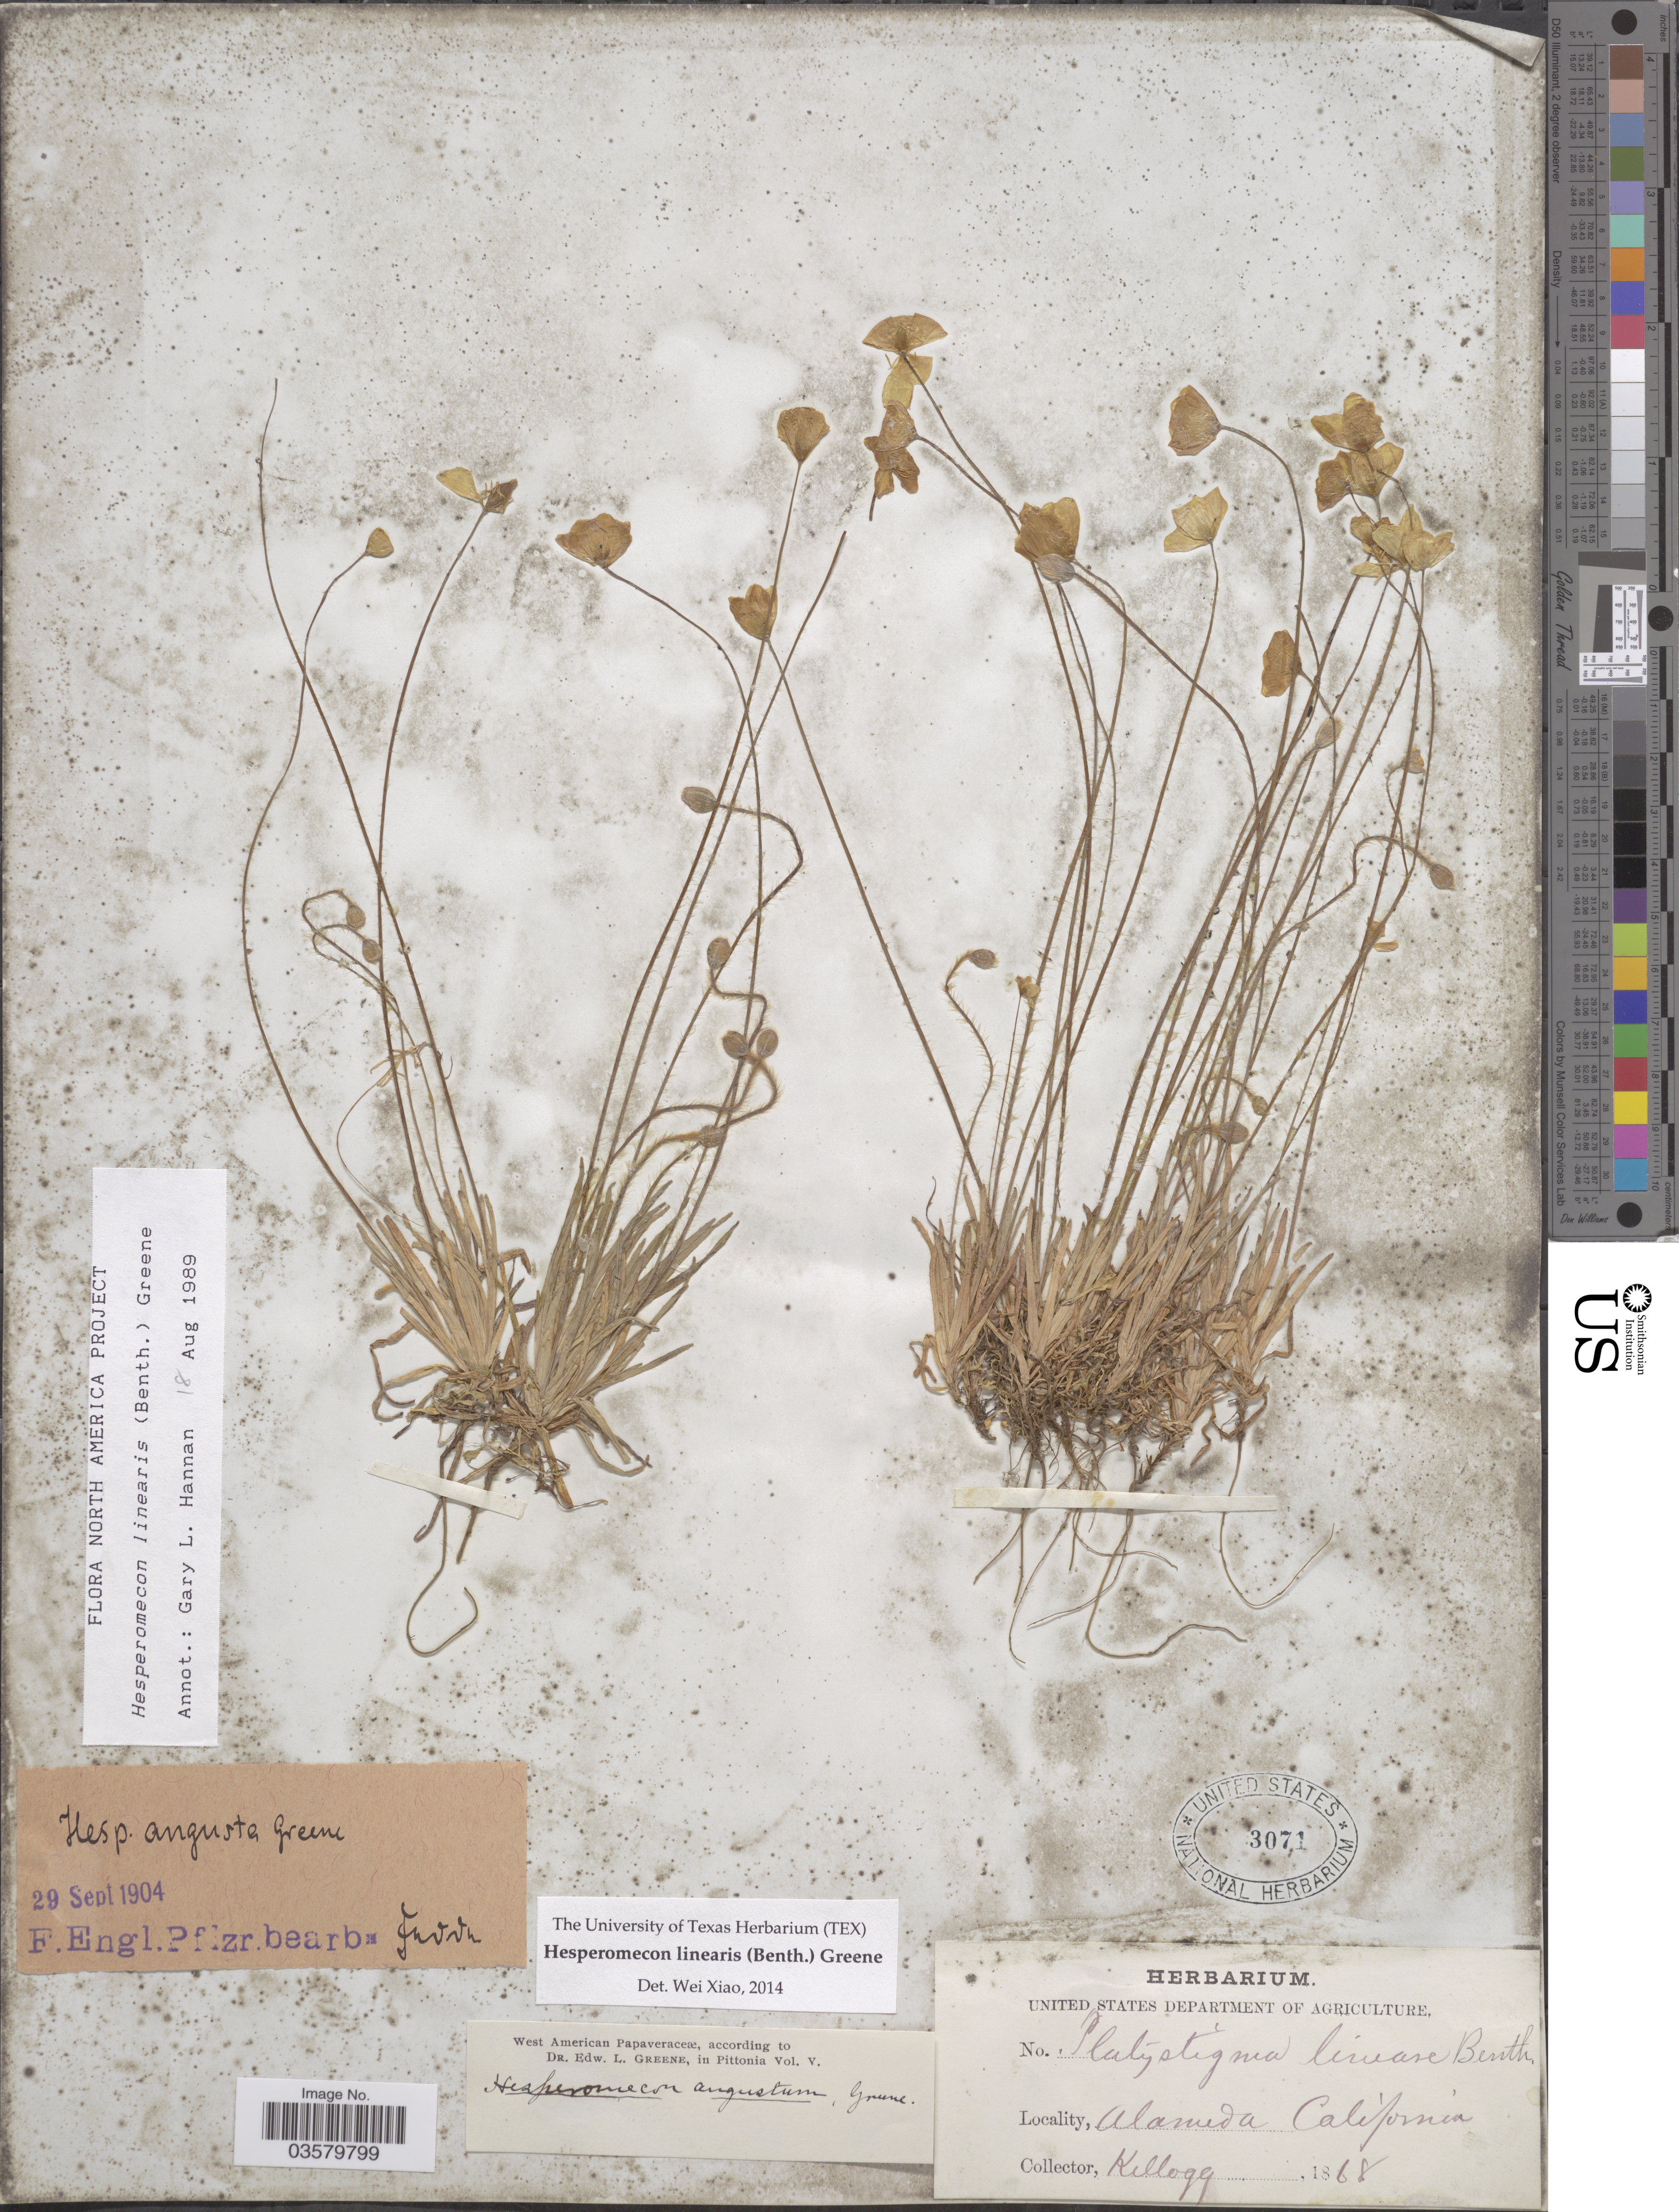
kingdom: Plantae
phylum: Tracheophyta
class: Magnoliopsida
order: Ranunculales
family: Papaveraceae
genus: Platystigma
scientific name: Platystigma lineare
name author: Benth.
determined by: Strong, M. T., (US), Smithsonian Institution - National Museum of Natural History (UNITED STATES)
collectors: -- Kellogg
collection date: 1868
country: United States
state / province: California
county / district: Alameda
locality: Alameda.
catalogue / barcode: US 3071